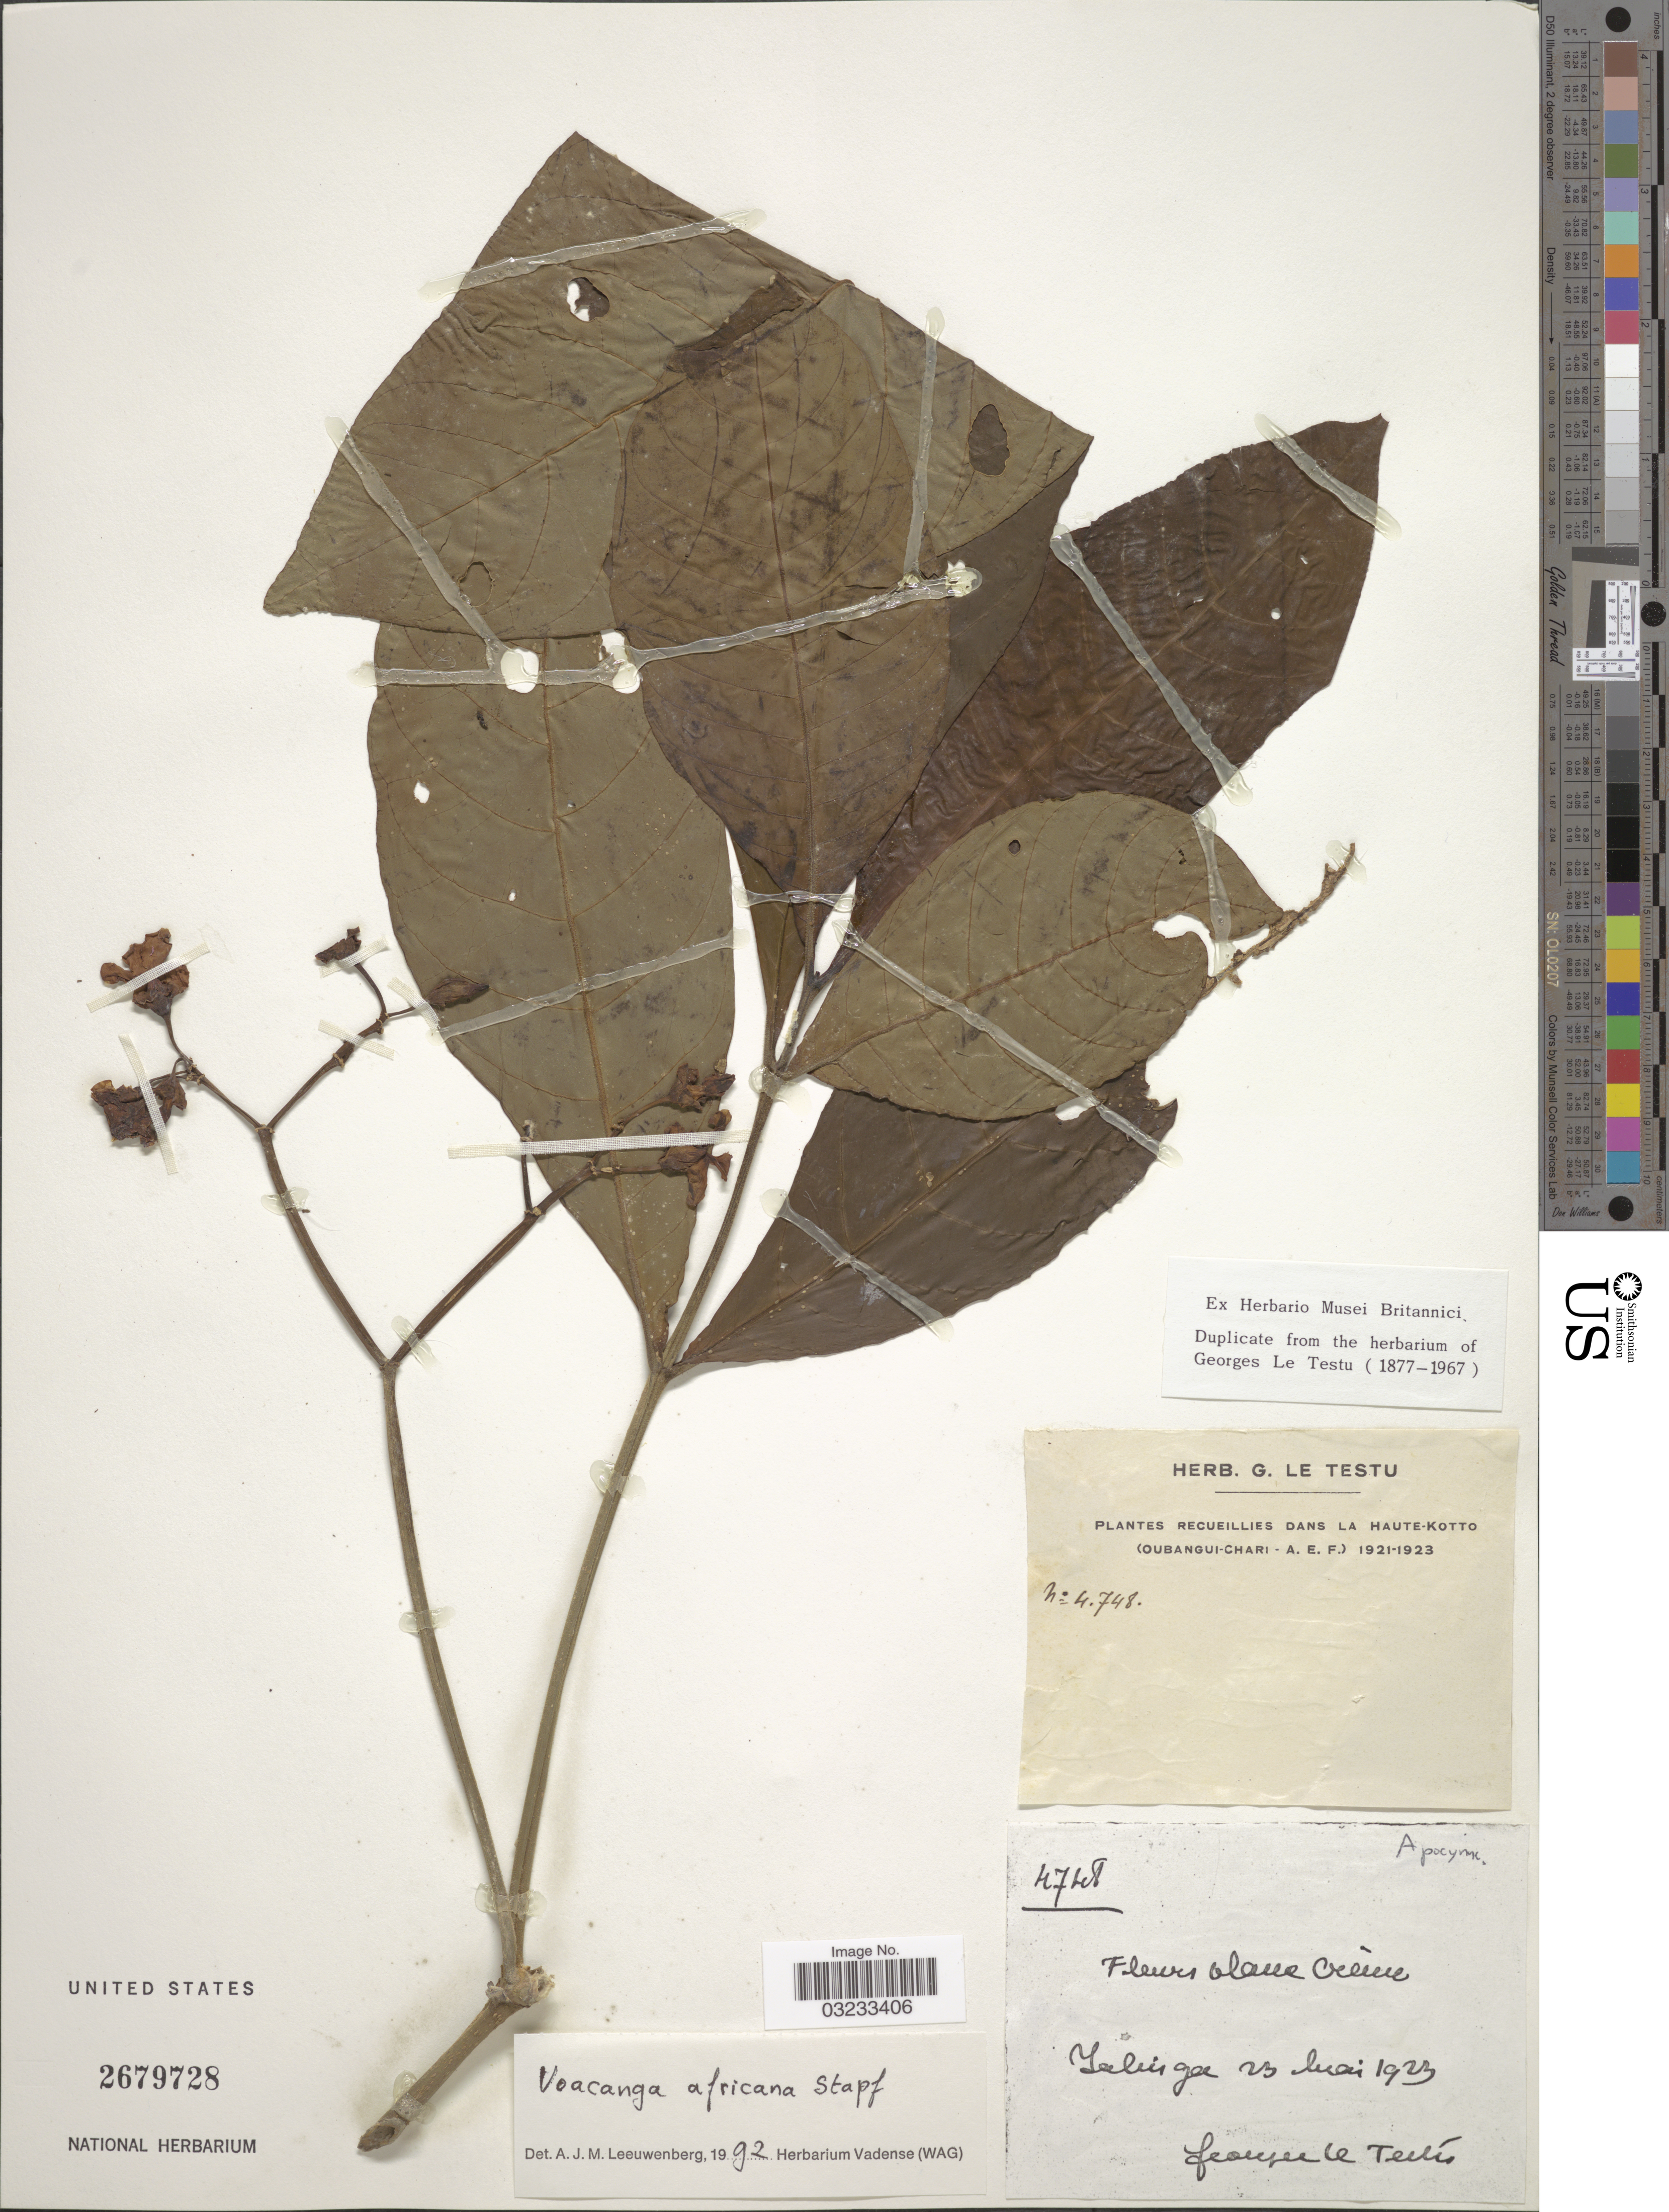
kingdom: Plantae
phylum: Tracheophyta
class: Magnoliopsida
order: Gentianales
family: Apocynaceae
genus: Voacanga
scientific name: Voacanga africana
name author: Stapf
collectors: G. Le Testu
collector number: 4748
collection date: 1923-05-23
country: Central African Republic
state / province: Haute-Kotto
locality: Recueillies dans la Haute-Kotto (Oubangi-Chari - A.E.F.), Yalinga.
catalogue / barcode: US 2679728